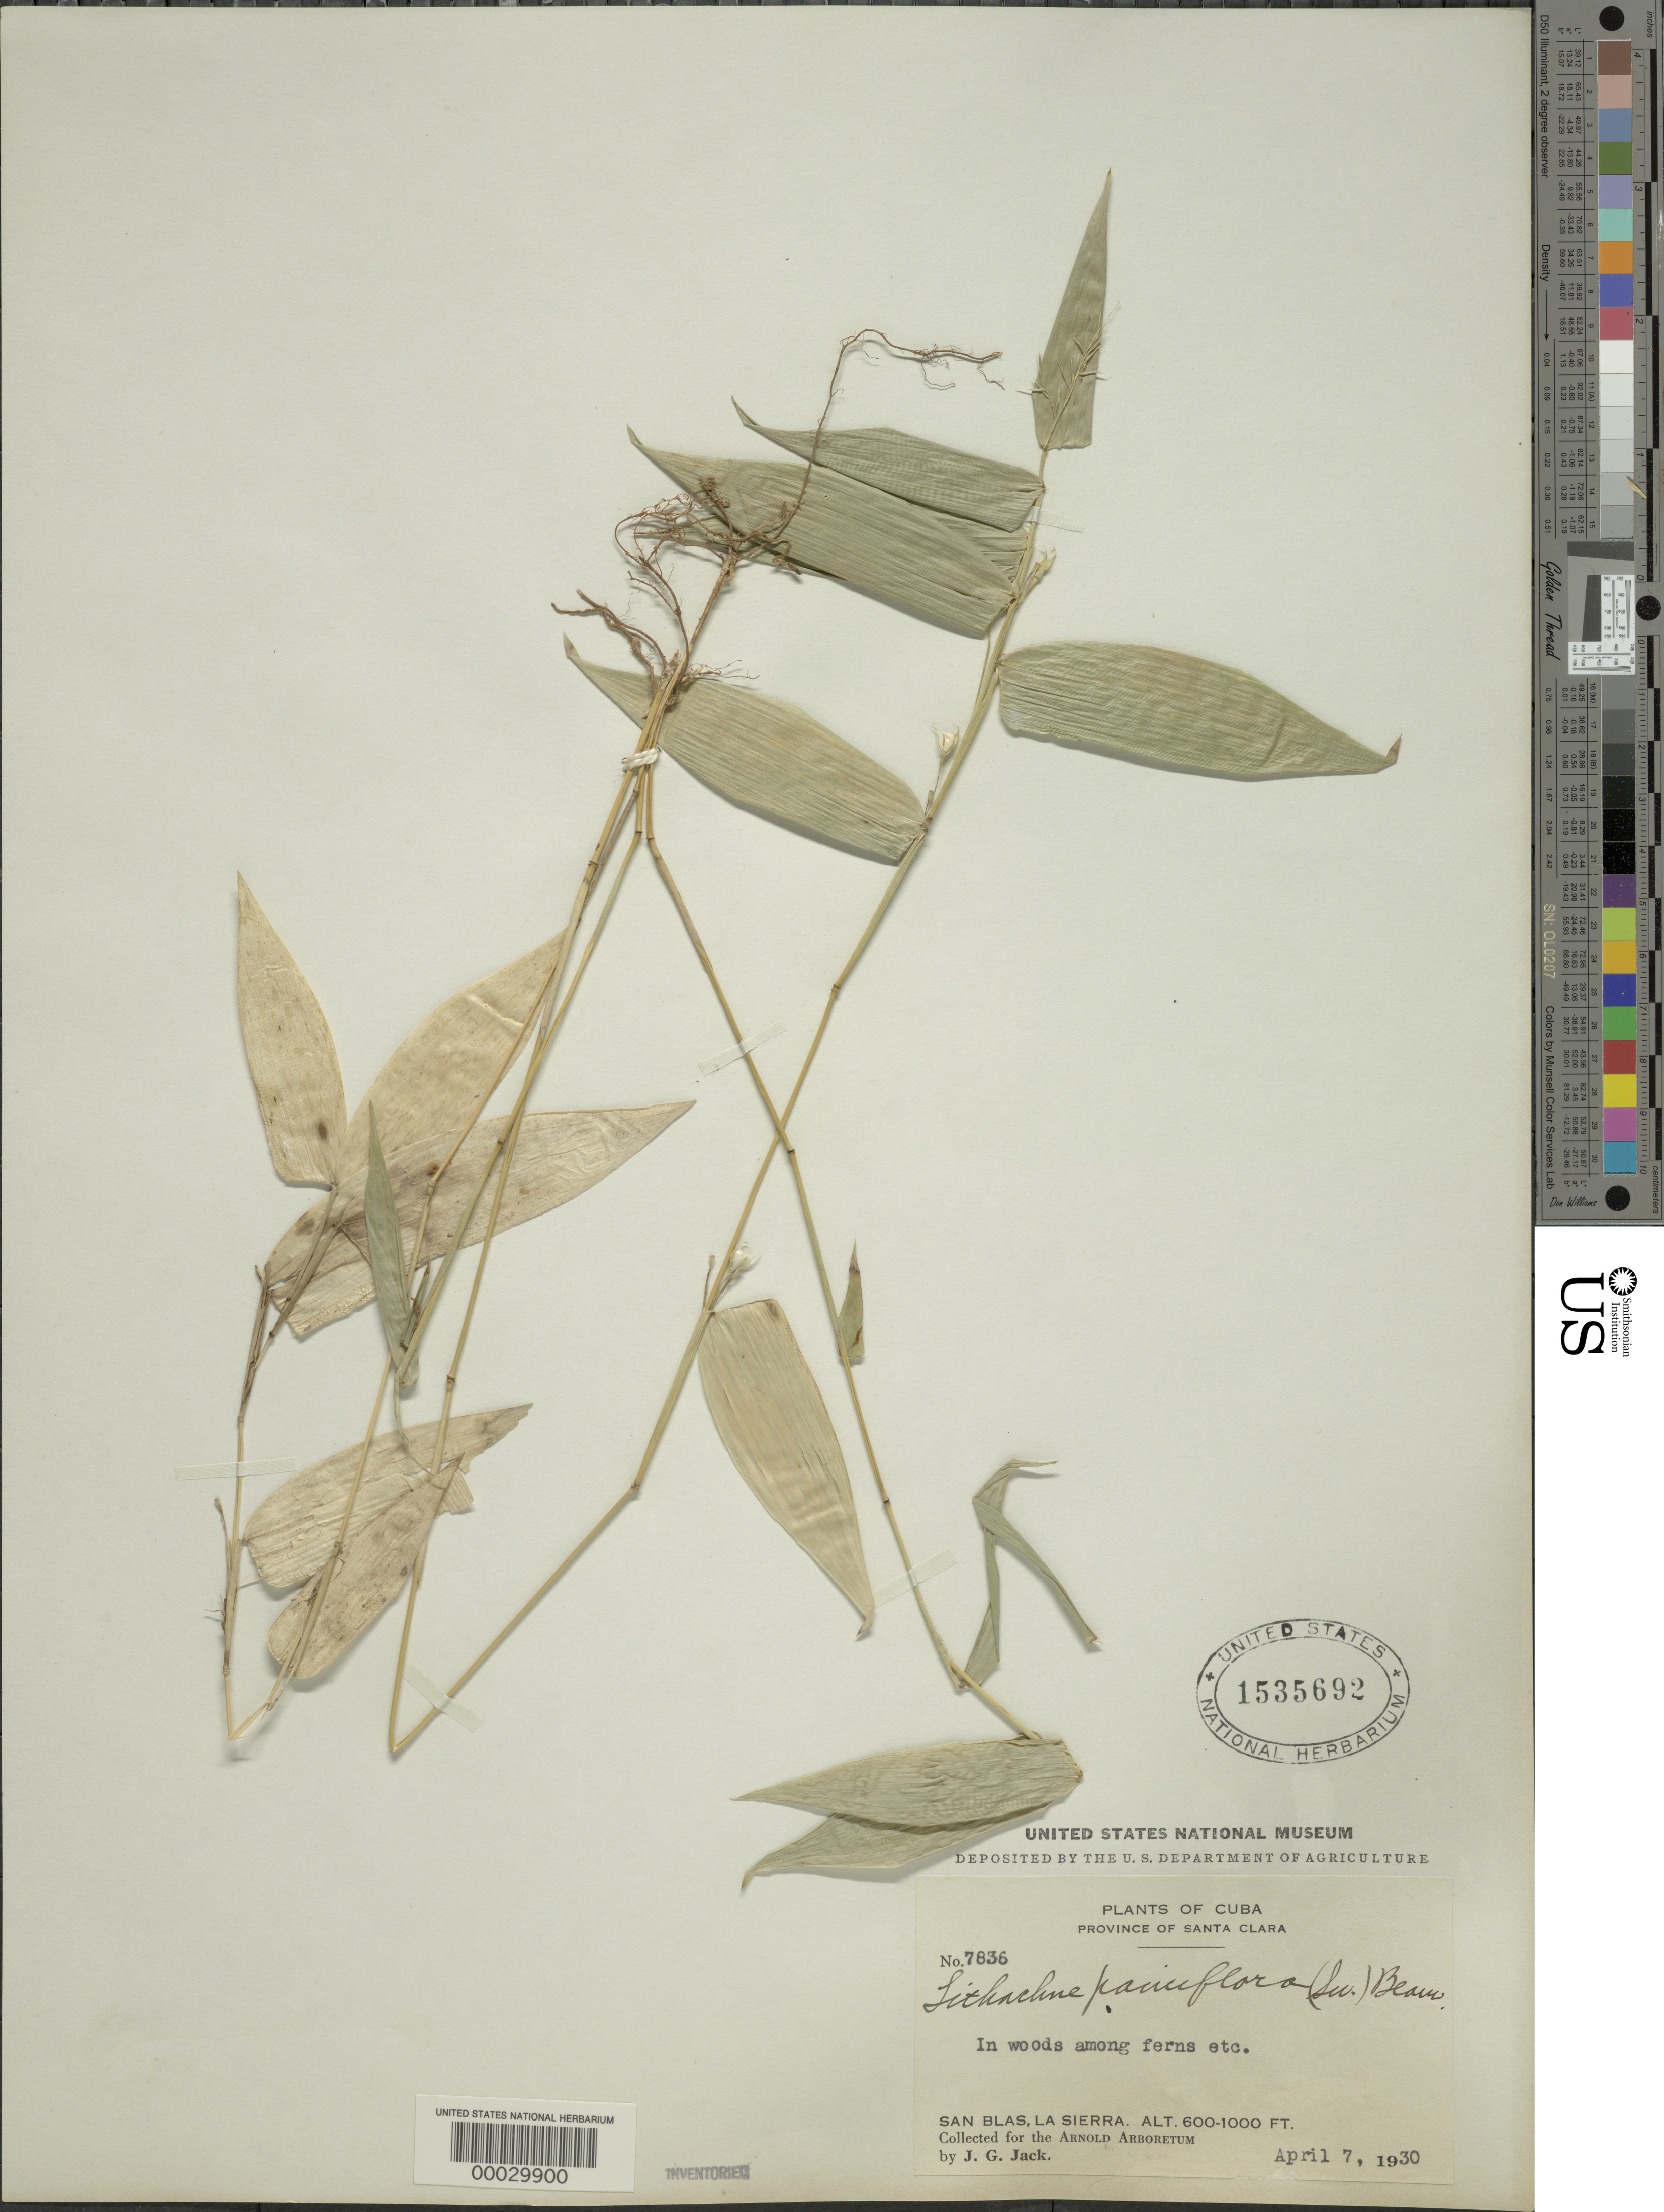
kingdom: Plantae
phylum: Tracheophyta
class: Liliopsida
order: Poales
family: Poaceae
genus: Lithachne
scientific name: Lithachne pauciflora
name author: (Sw.) P. Beauv.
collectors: J. G. Jack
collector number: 7836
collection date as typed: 07 Apr 1930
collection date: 1930-04-07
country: Cuba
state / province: Las Villas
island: Greater Antilles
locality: San blas, la sierra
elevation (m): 183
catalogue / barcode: US 1535692